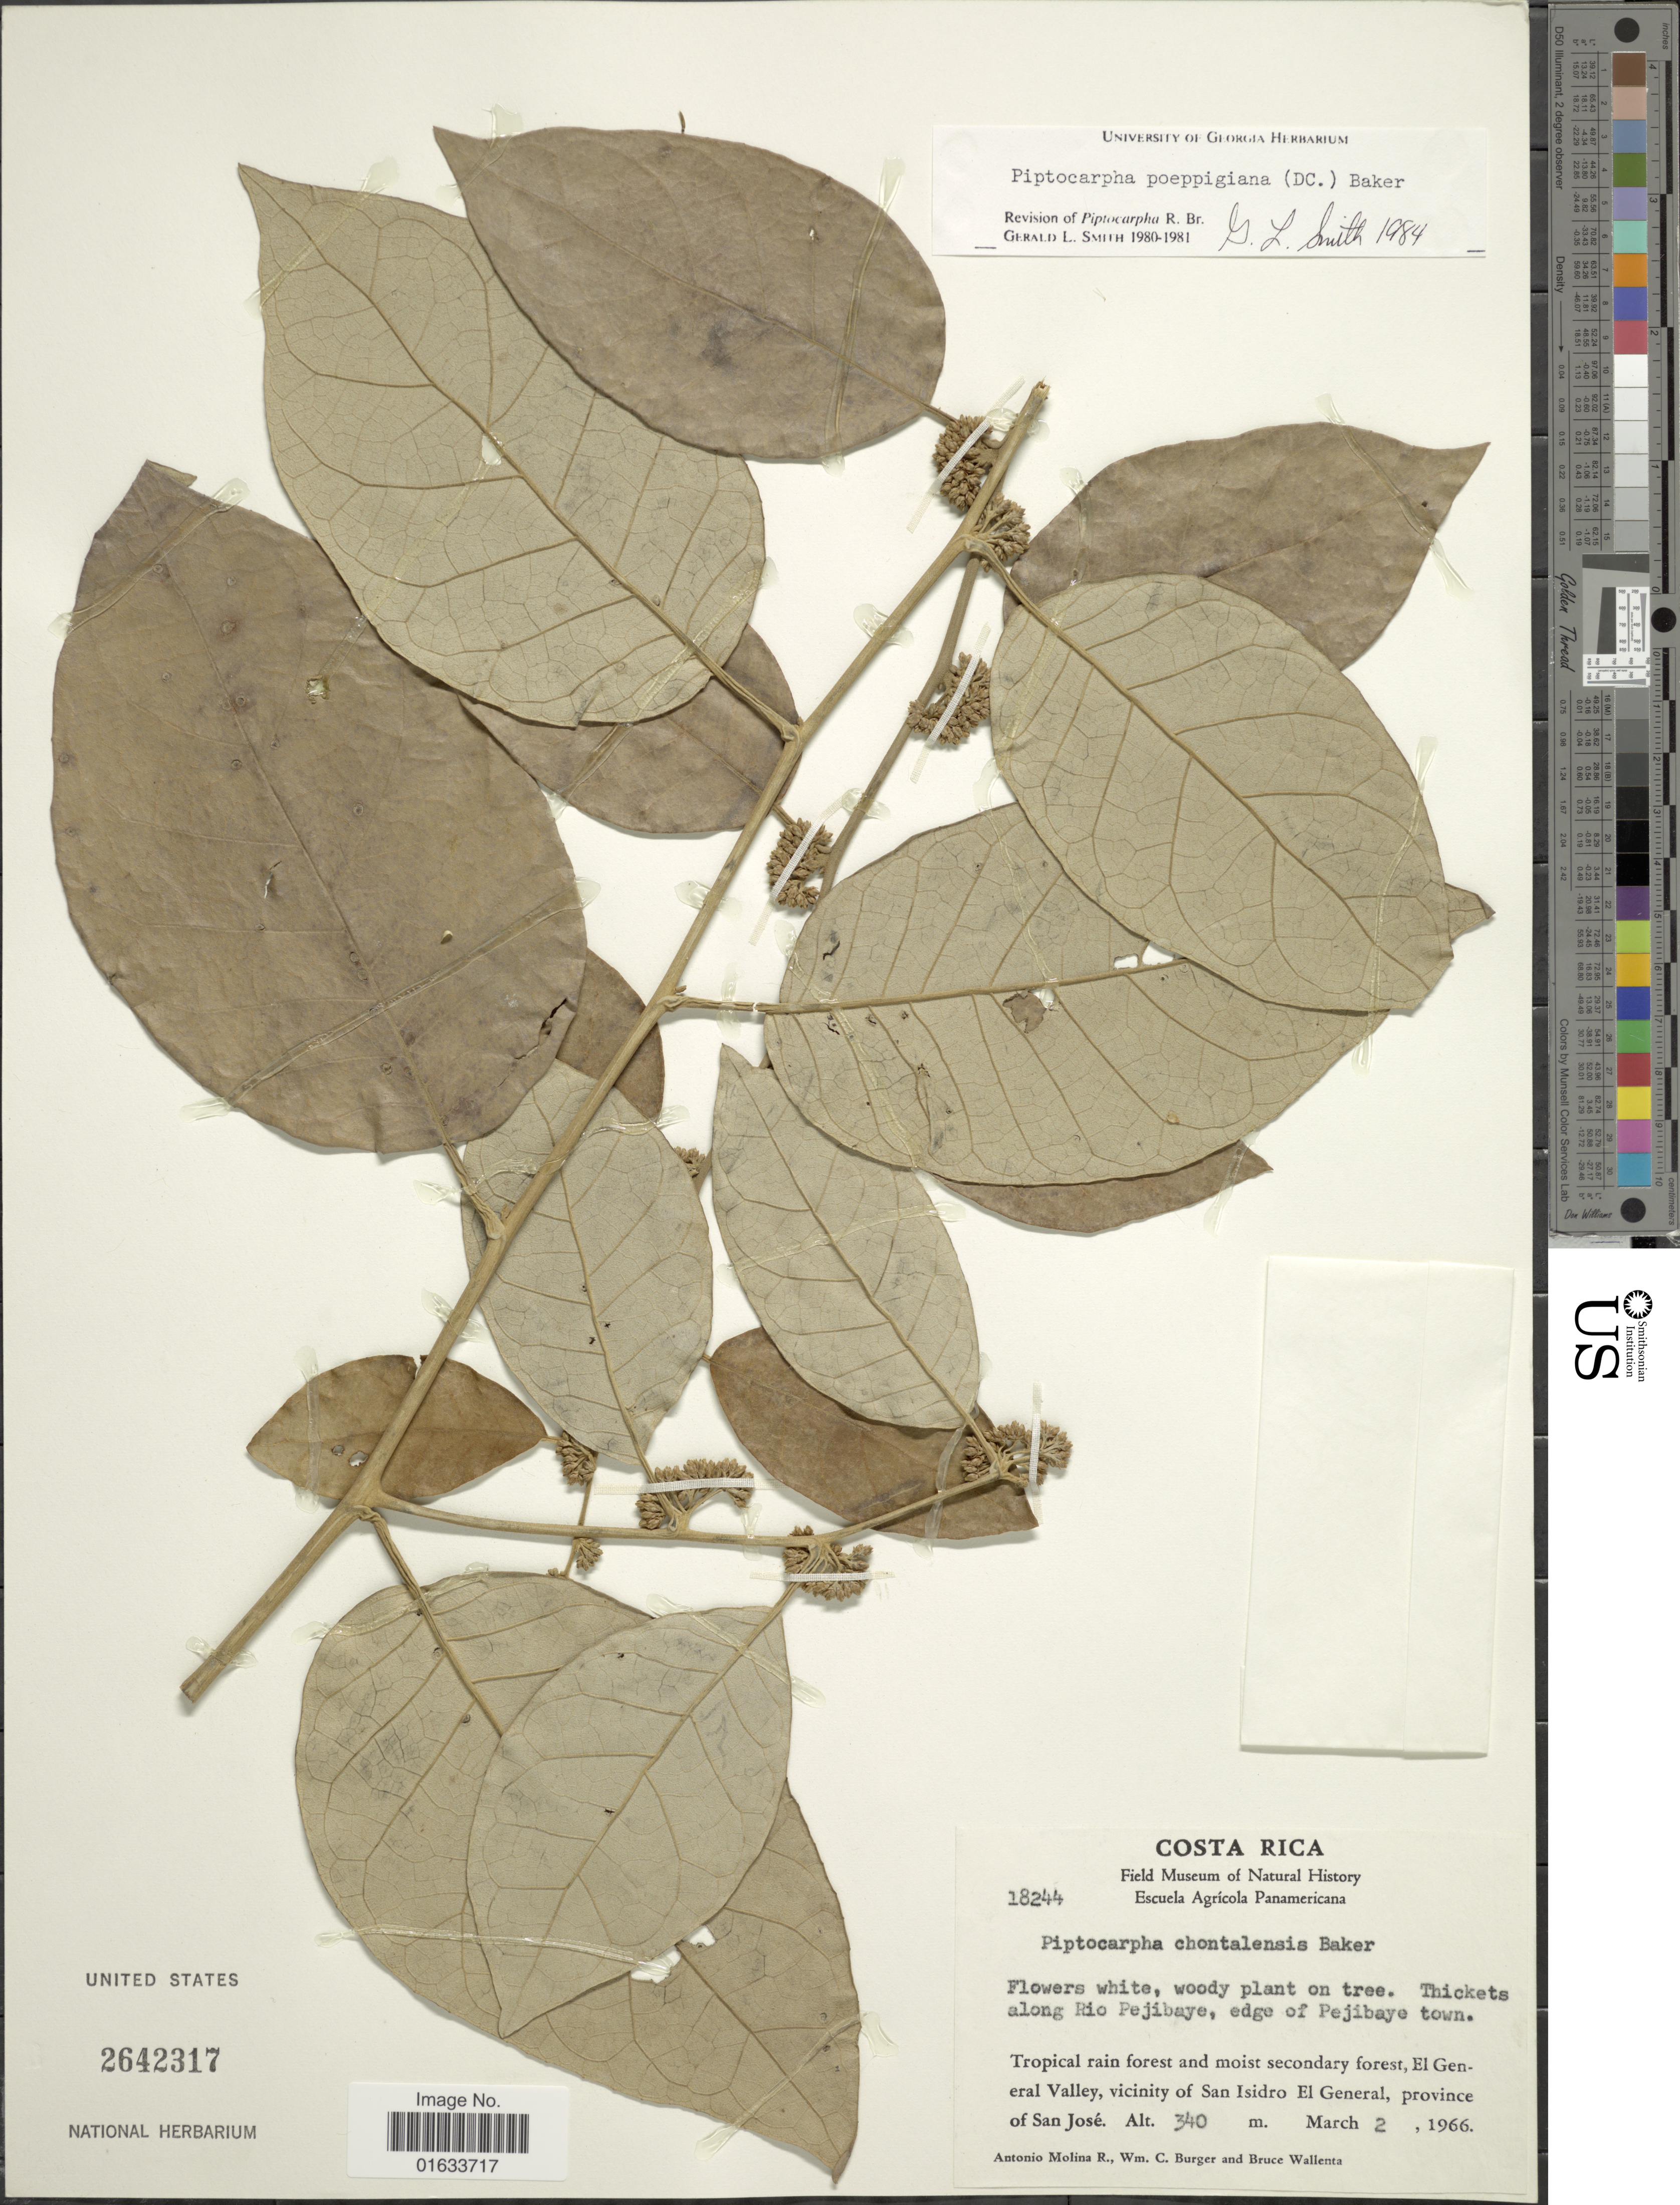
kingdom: Plantae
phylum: Tracheophyta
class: Magnoliopsida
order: Asterales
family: Asteraceae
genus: Piptocarpha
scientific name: Piptocarpha poeppigiana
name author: (DC.) Baker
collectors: A. Molina R., W. Burger & B. Wallenta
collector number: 18244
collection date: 1966-03-02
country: Costa Rica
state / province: San José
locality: Tropical rain forest and moist secondary forest, El General Valley, vicinity of San Isidro El General, province of San José.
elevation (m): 340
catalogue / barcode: US 2642317